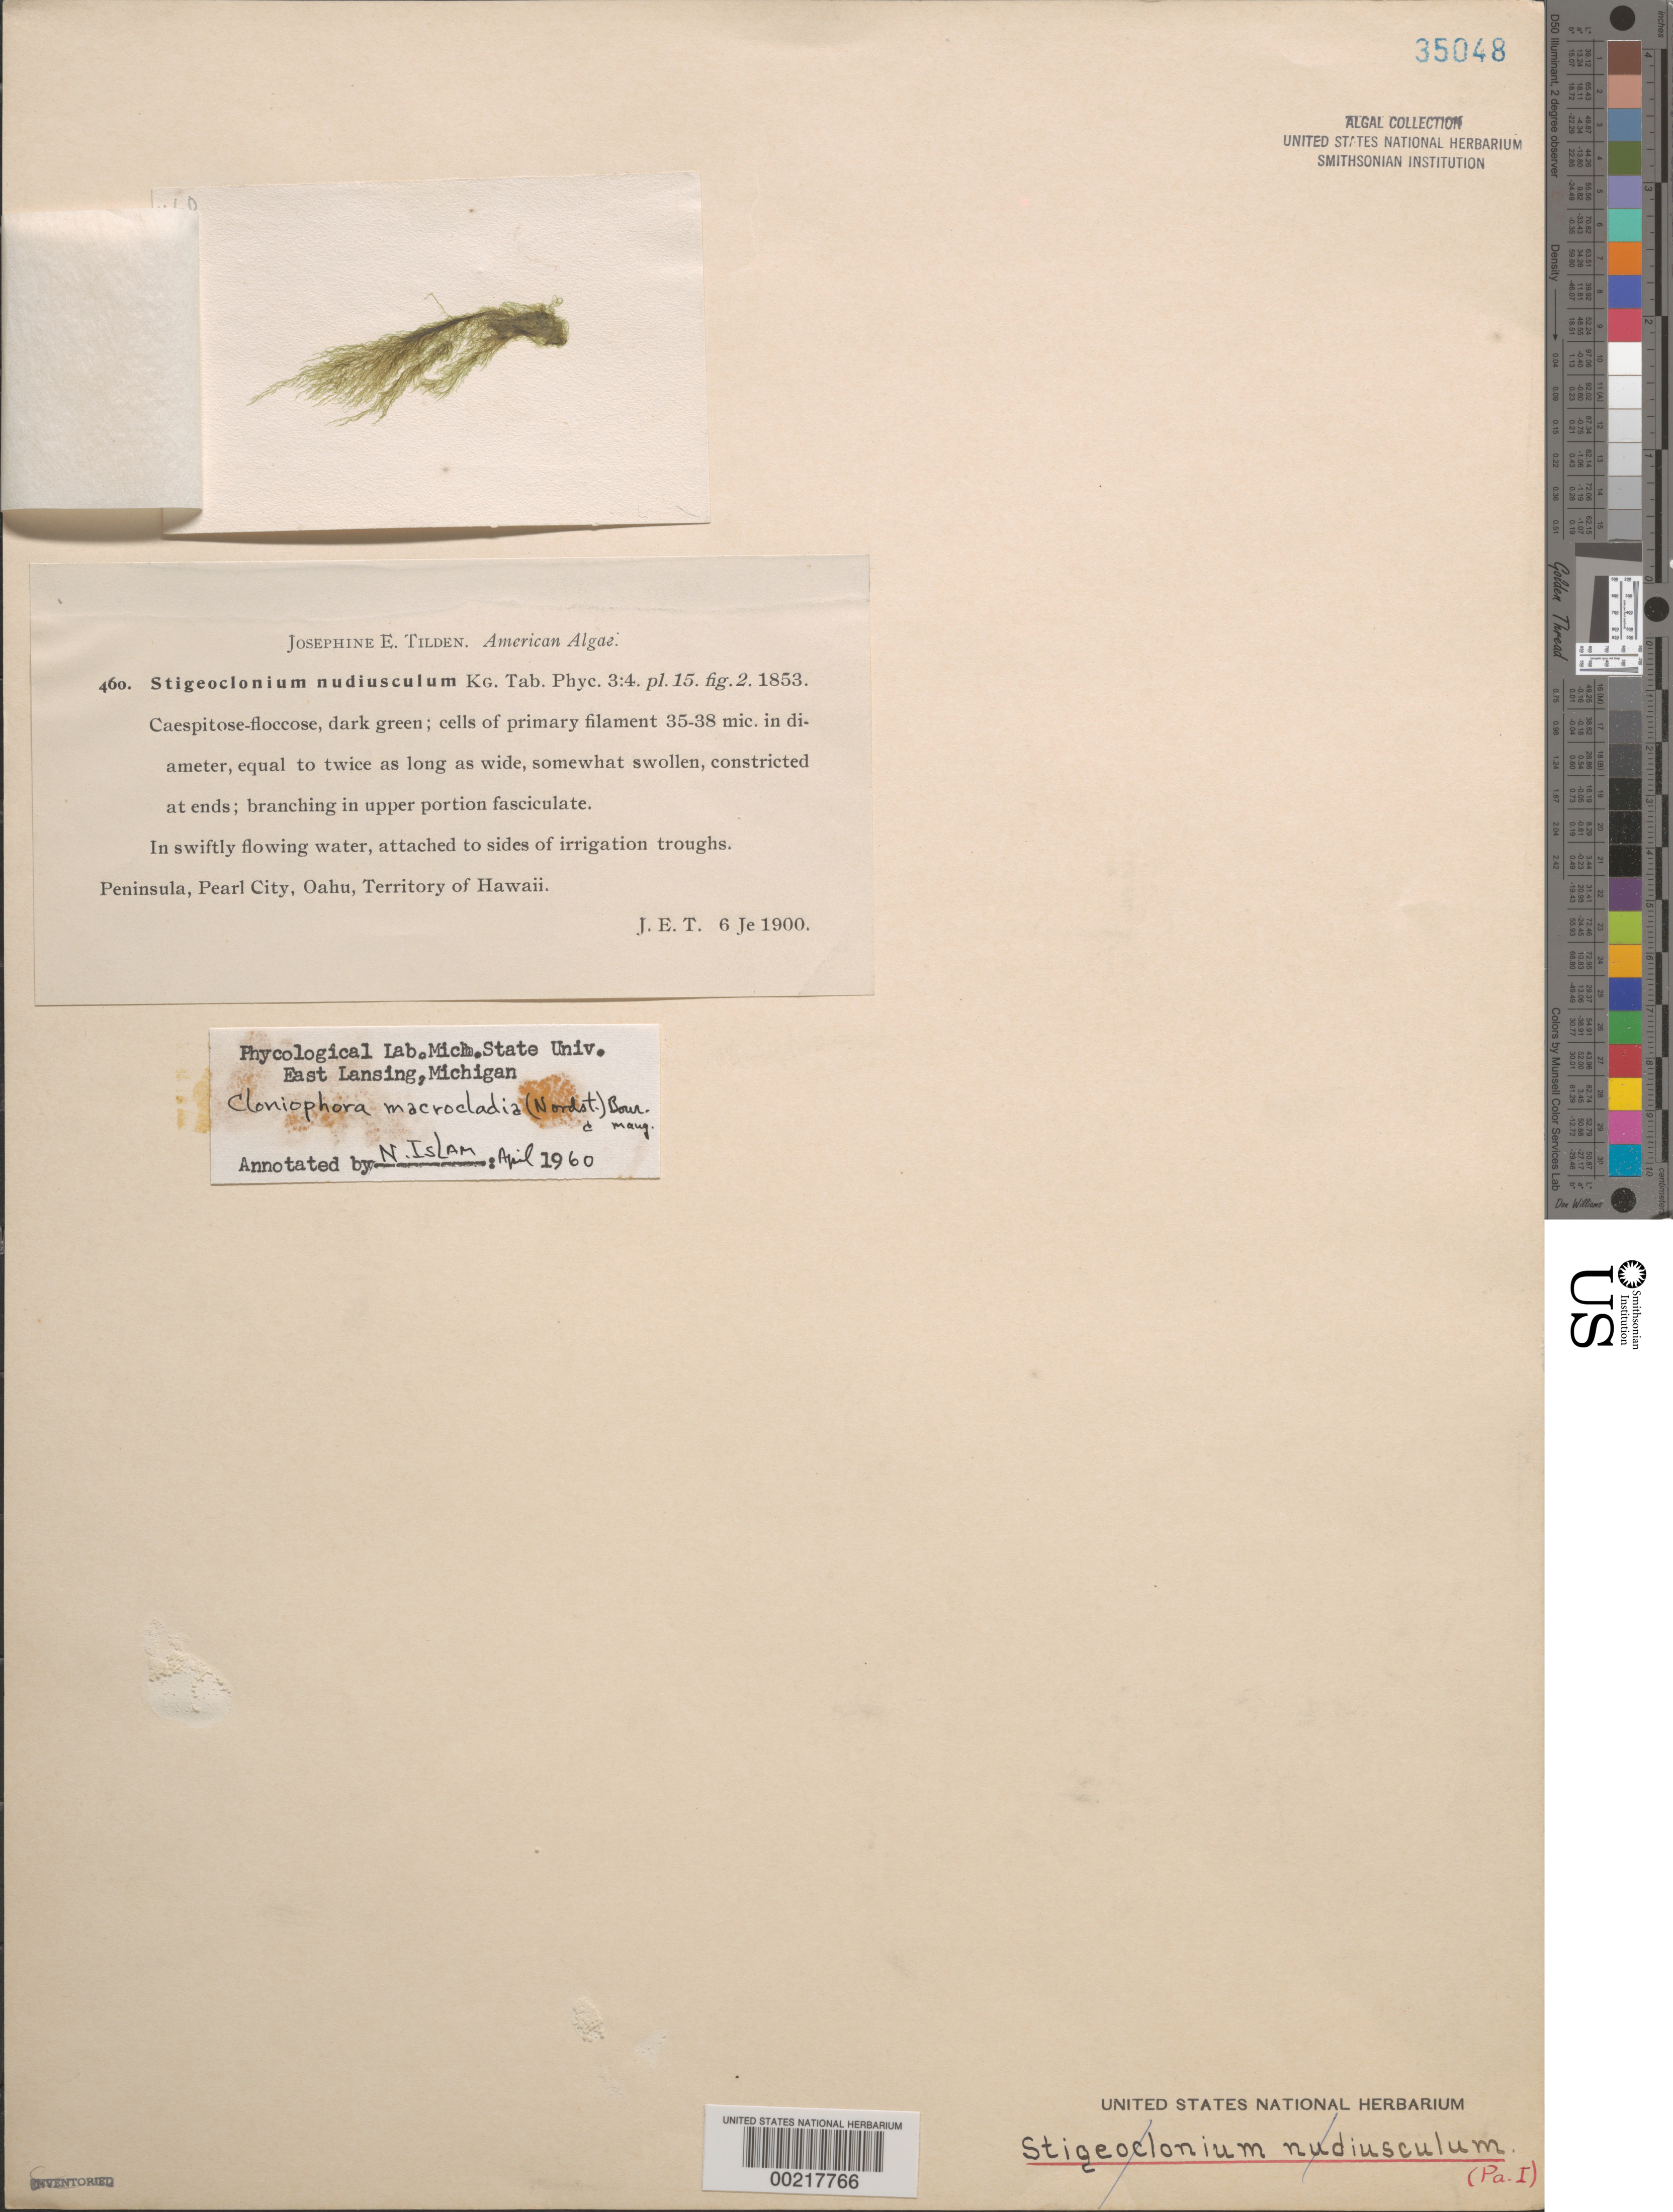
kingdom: Plantae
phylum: Chlorophyta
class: Ulvophyceae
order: Ulvales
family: Cloniophoraceae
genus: Cloniophora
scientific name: Cloniophora macrocladia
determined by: Islam, N.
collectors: J. E. Tilden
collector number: JET 460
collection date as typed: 06 Jun 1900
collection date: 1900-06-06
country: United States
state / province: Hawaii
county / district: Honolulu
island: Oahu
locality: Pearl City, Peninsula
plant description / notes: Tilden, American Algae, as Stigeoclonium nudisculum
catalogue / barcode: US 35048